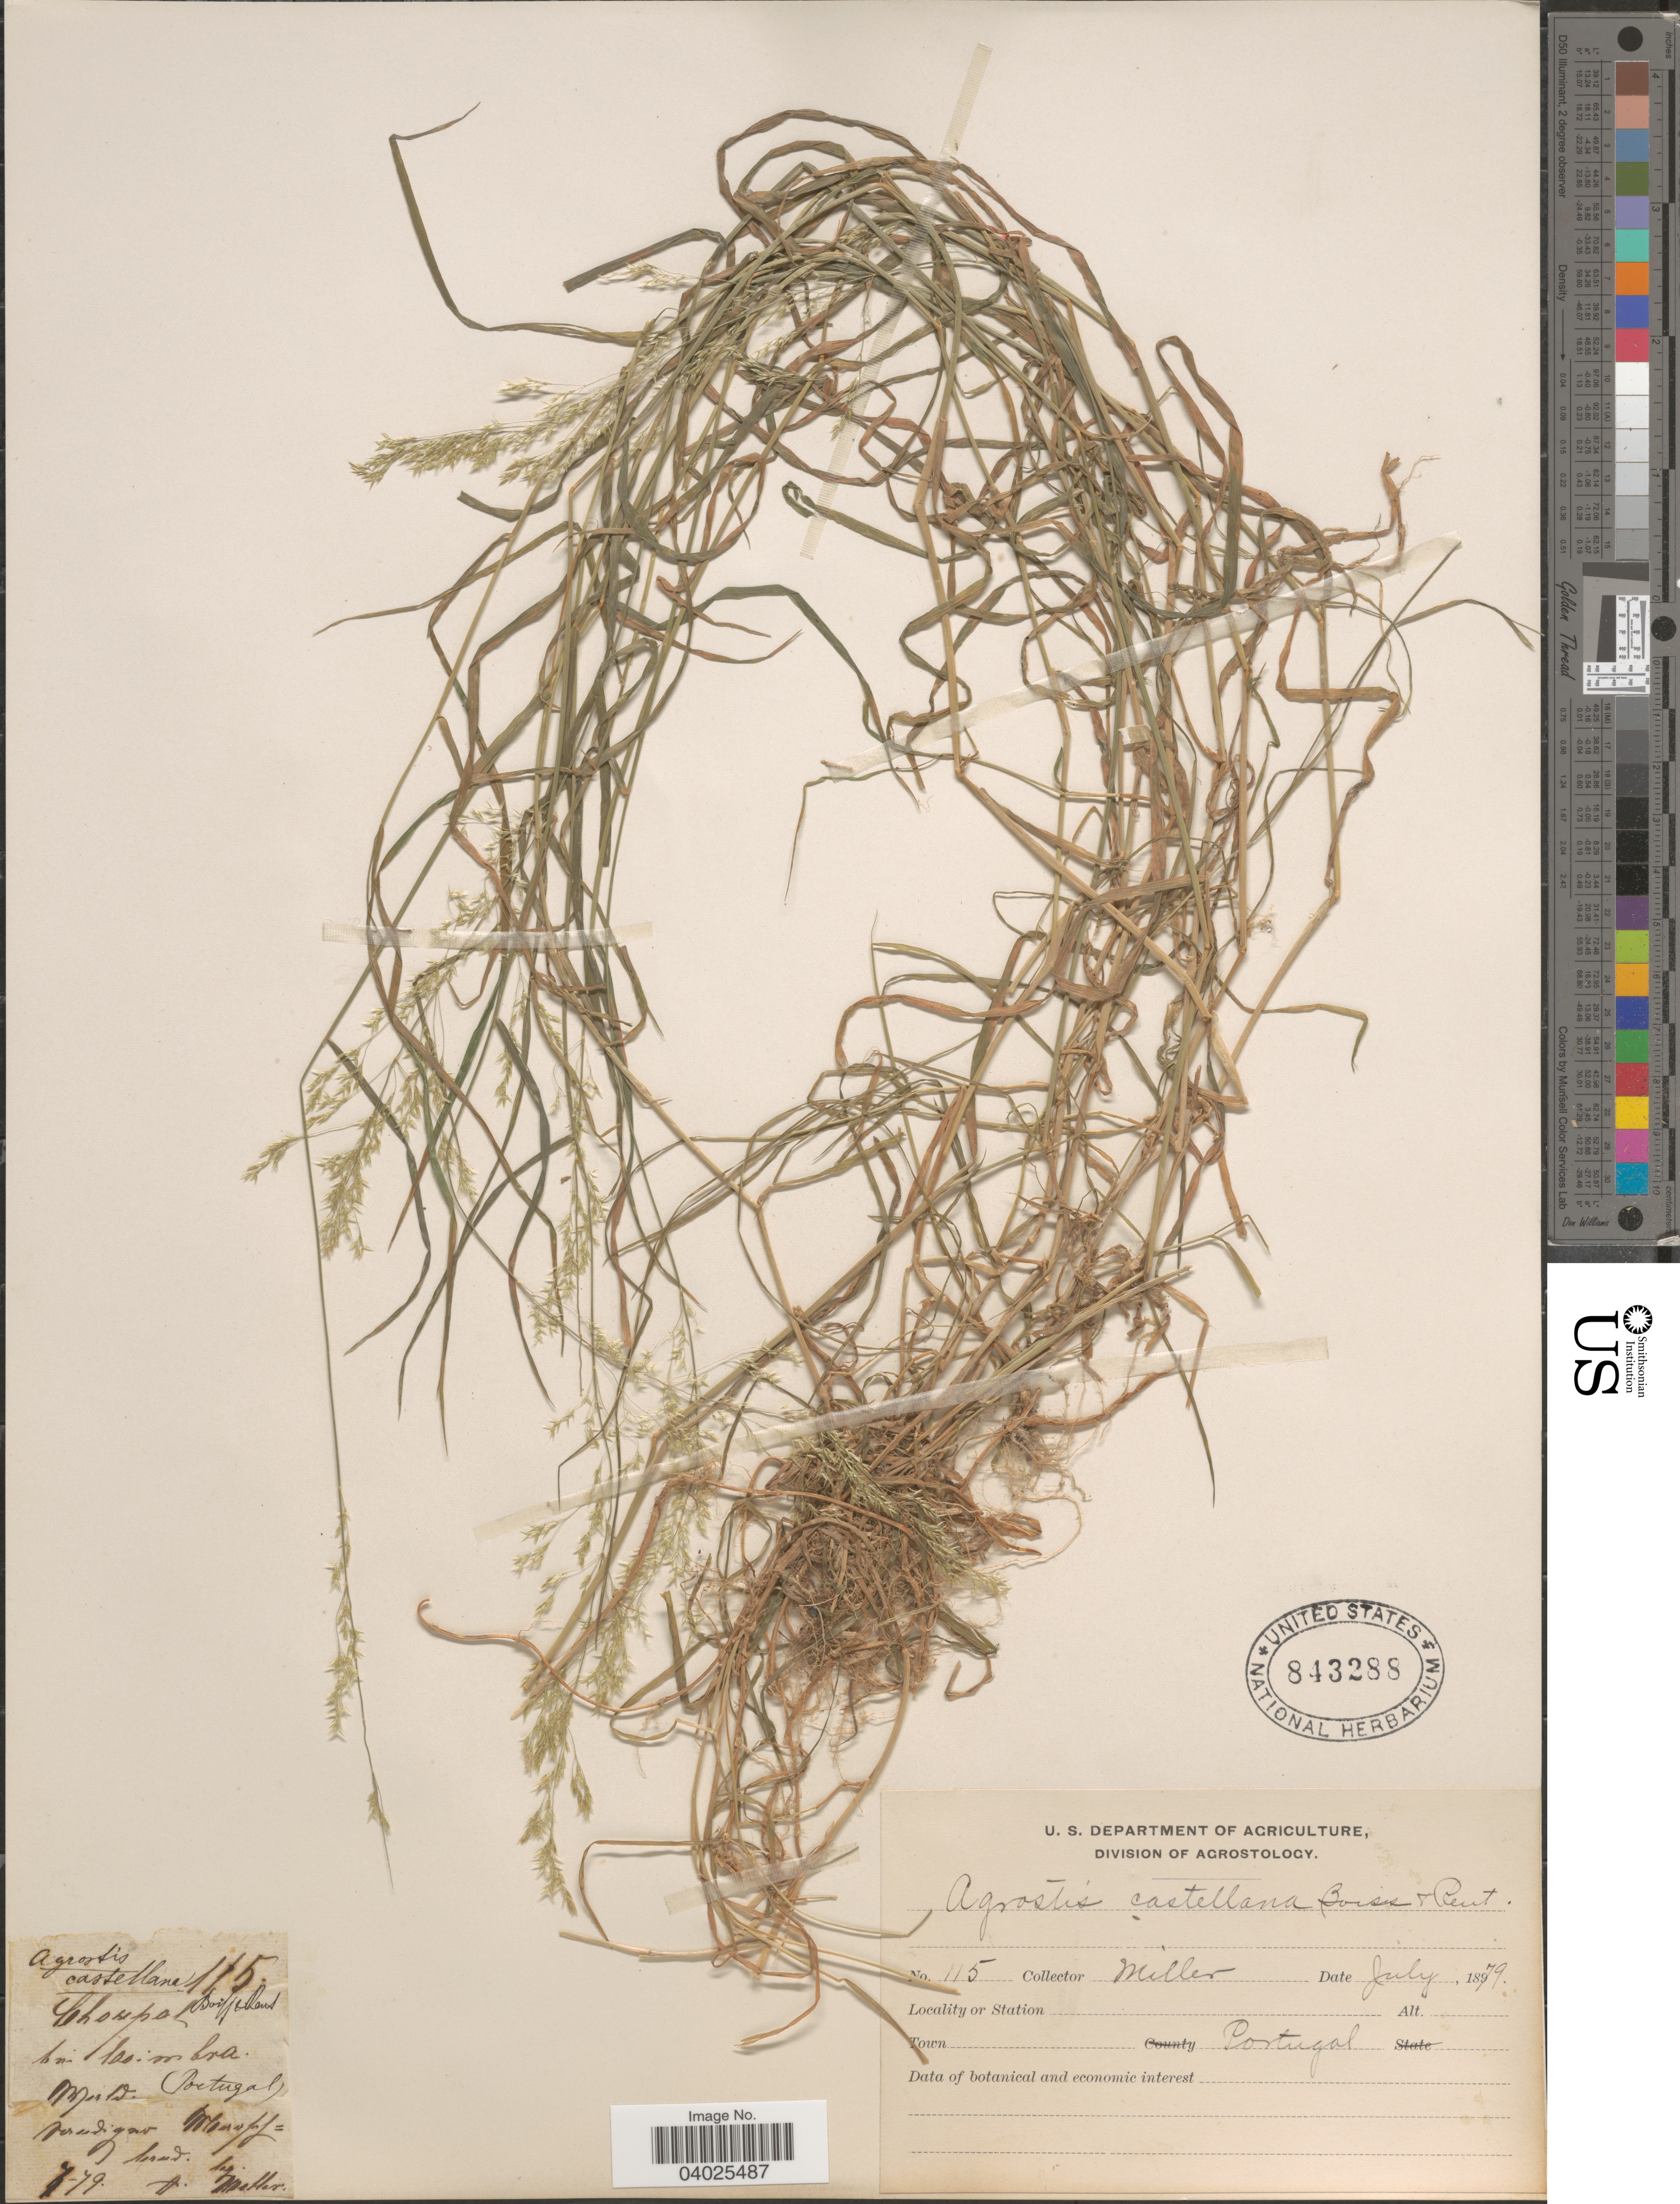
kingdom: Plantae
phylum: Tracheophyta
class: Liliopsida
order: Poales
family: Poaceae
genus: Agrostis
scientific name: Agrostis castellana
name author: Boiss. & Reut.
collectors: H. Miller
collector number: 115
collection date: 1879-07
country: Portugal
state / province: Coimbra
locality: Chompal bei Coimbra [illegible text].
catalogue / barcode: US 843288